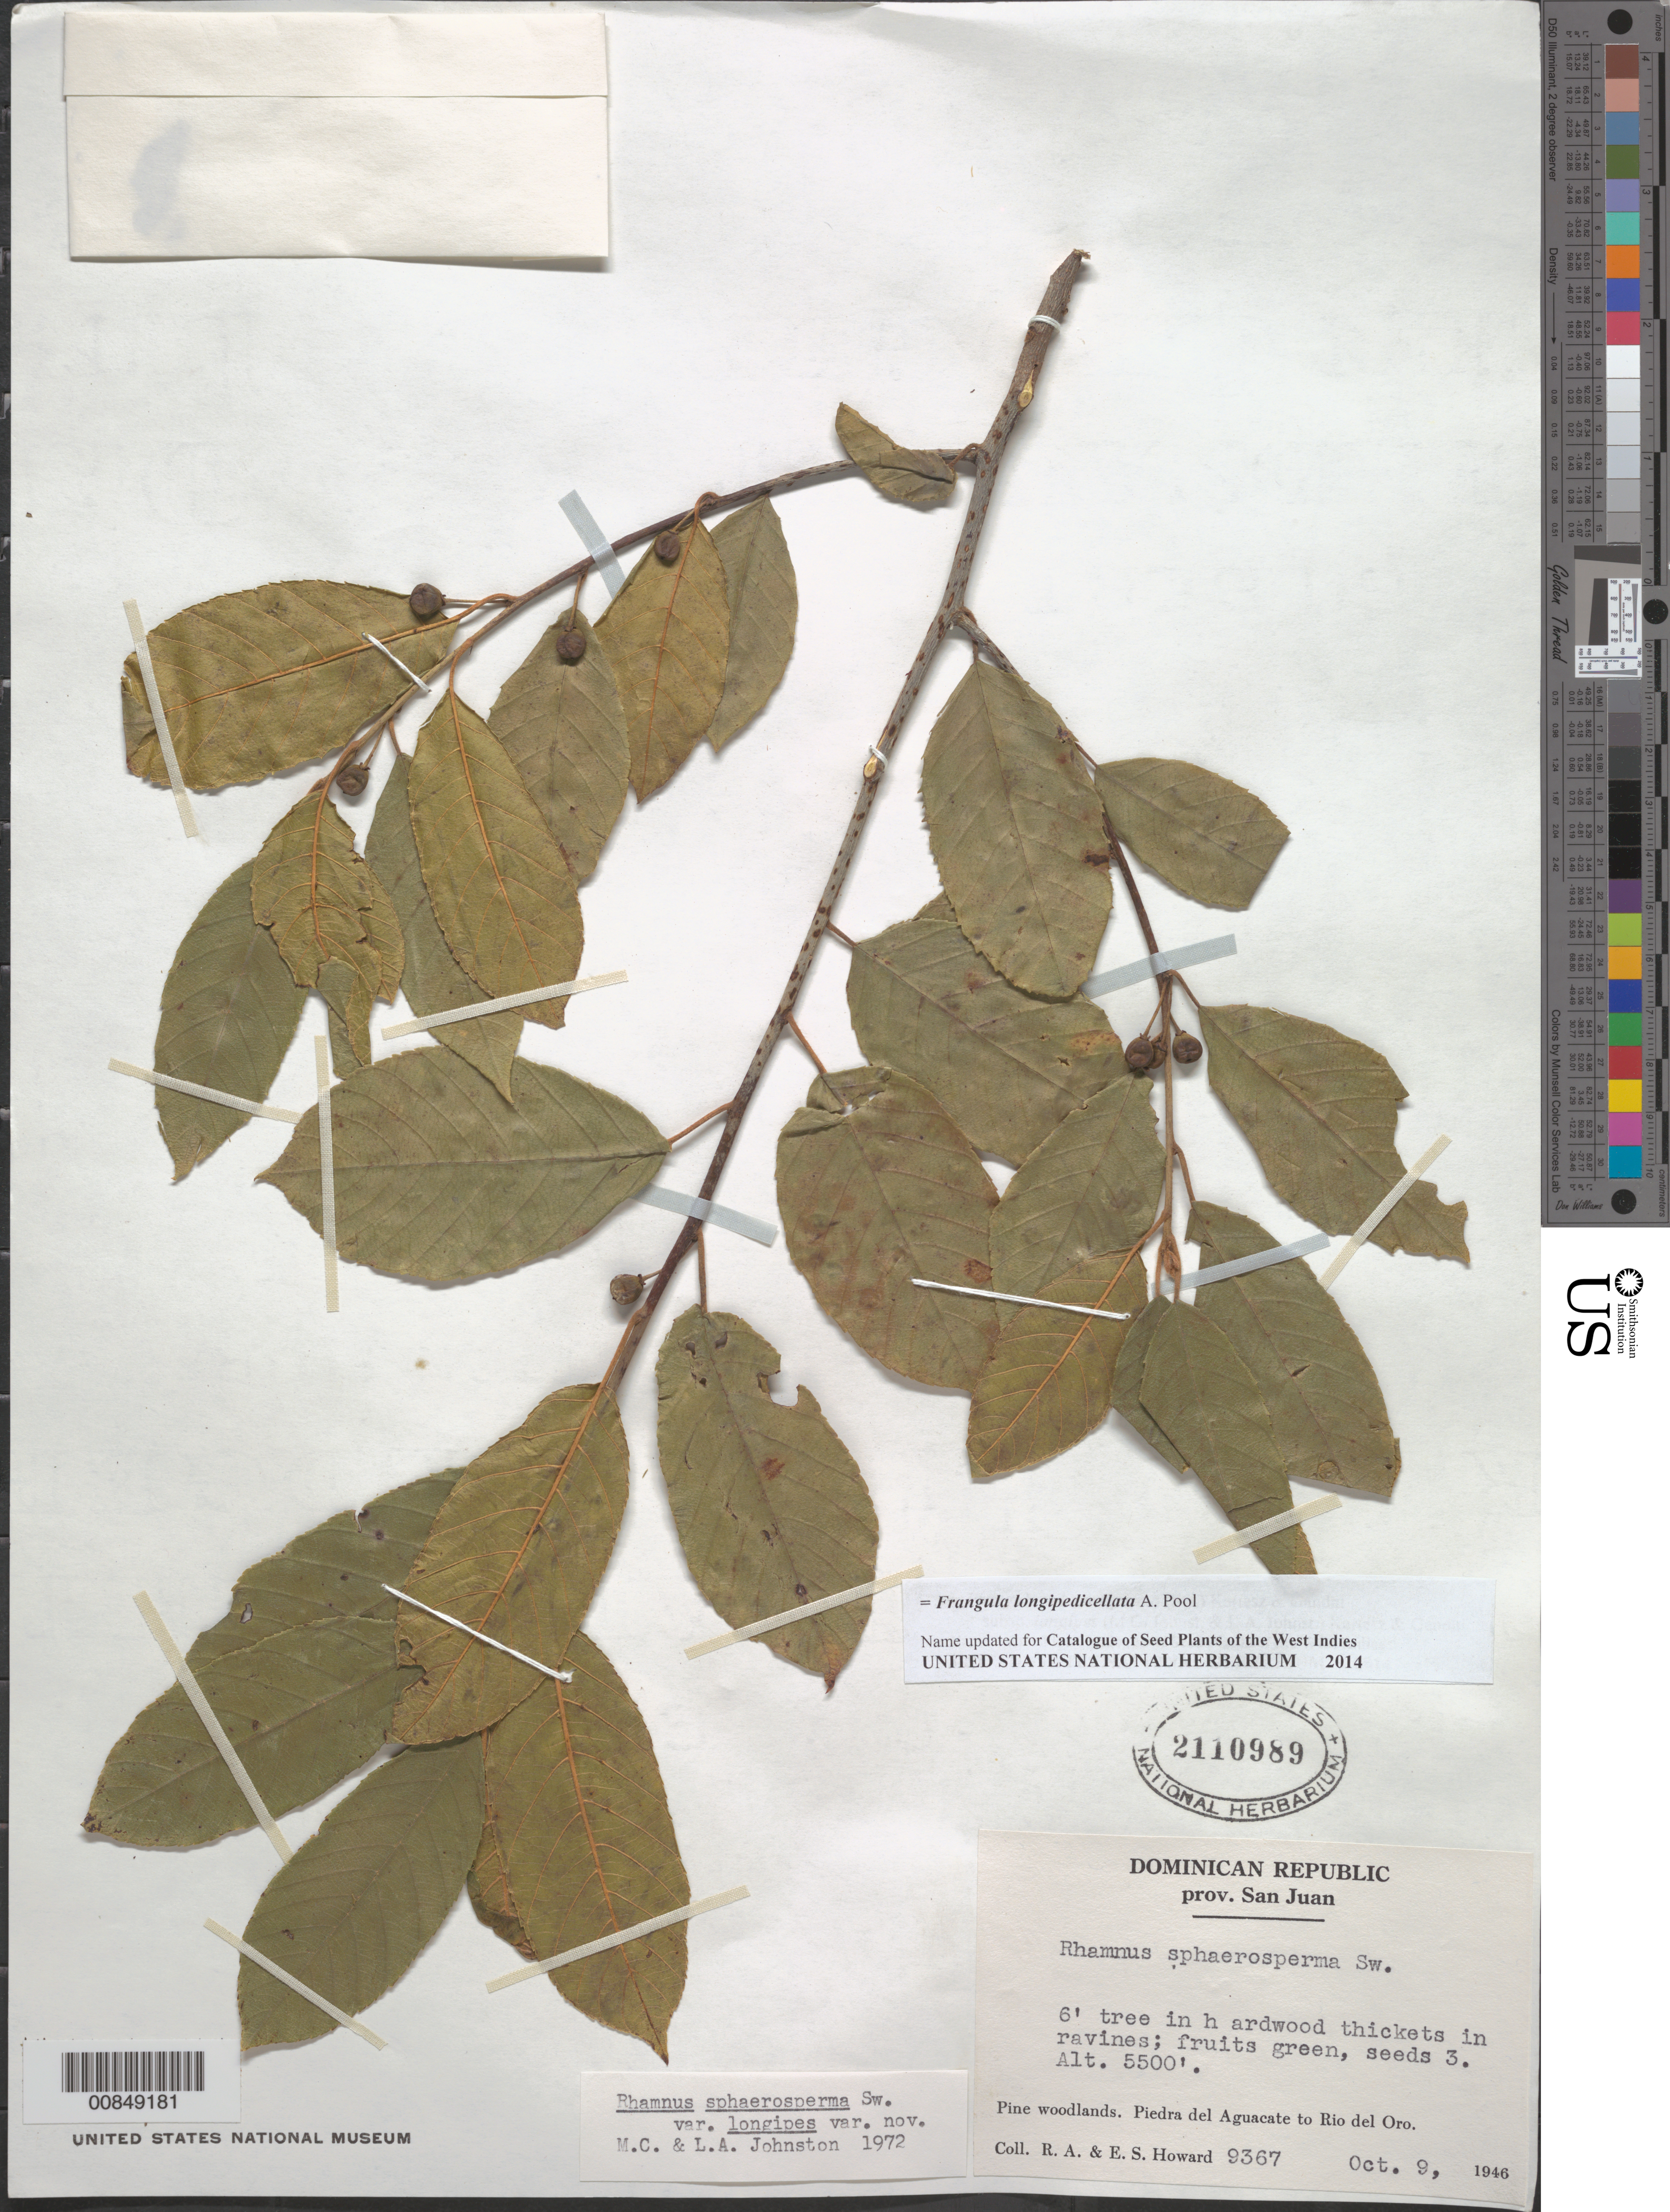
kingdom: Plantae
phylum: Tracheophyta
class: Magnoliopsida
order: Rosales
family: Rhamnaceae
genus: Frangula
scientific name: Frangula longipedicellata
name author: A. Pool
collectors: R. A. Howard & E. S. Howard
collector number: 9367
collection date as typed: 09 Oct 1946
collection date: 1946-10-09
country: Dominican Republic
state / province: San Juan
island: Hispaniola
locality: Piedra del Aguacate to Rio del Oro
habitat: Hardwood thickets in ravines of pine woodlands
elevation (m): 1676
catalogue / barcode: US 2110989